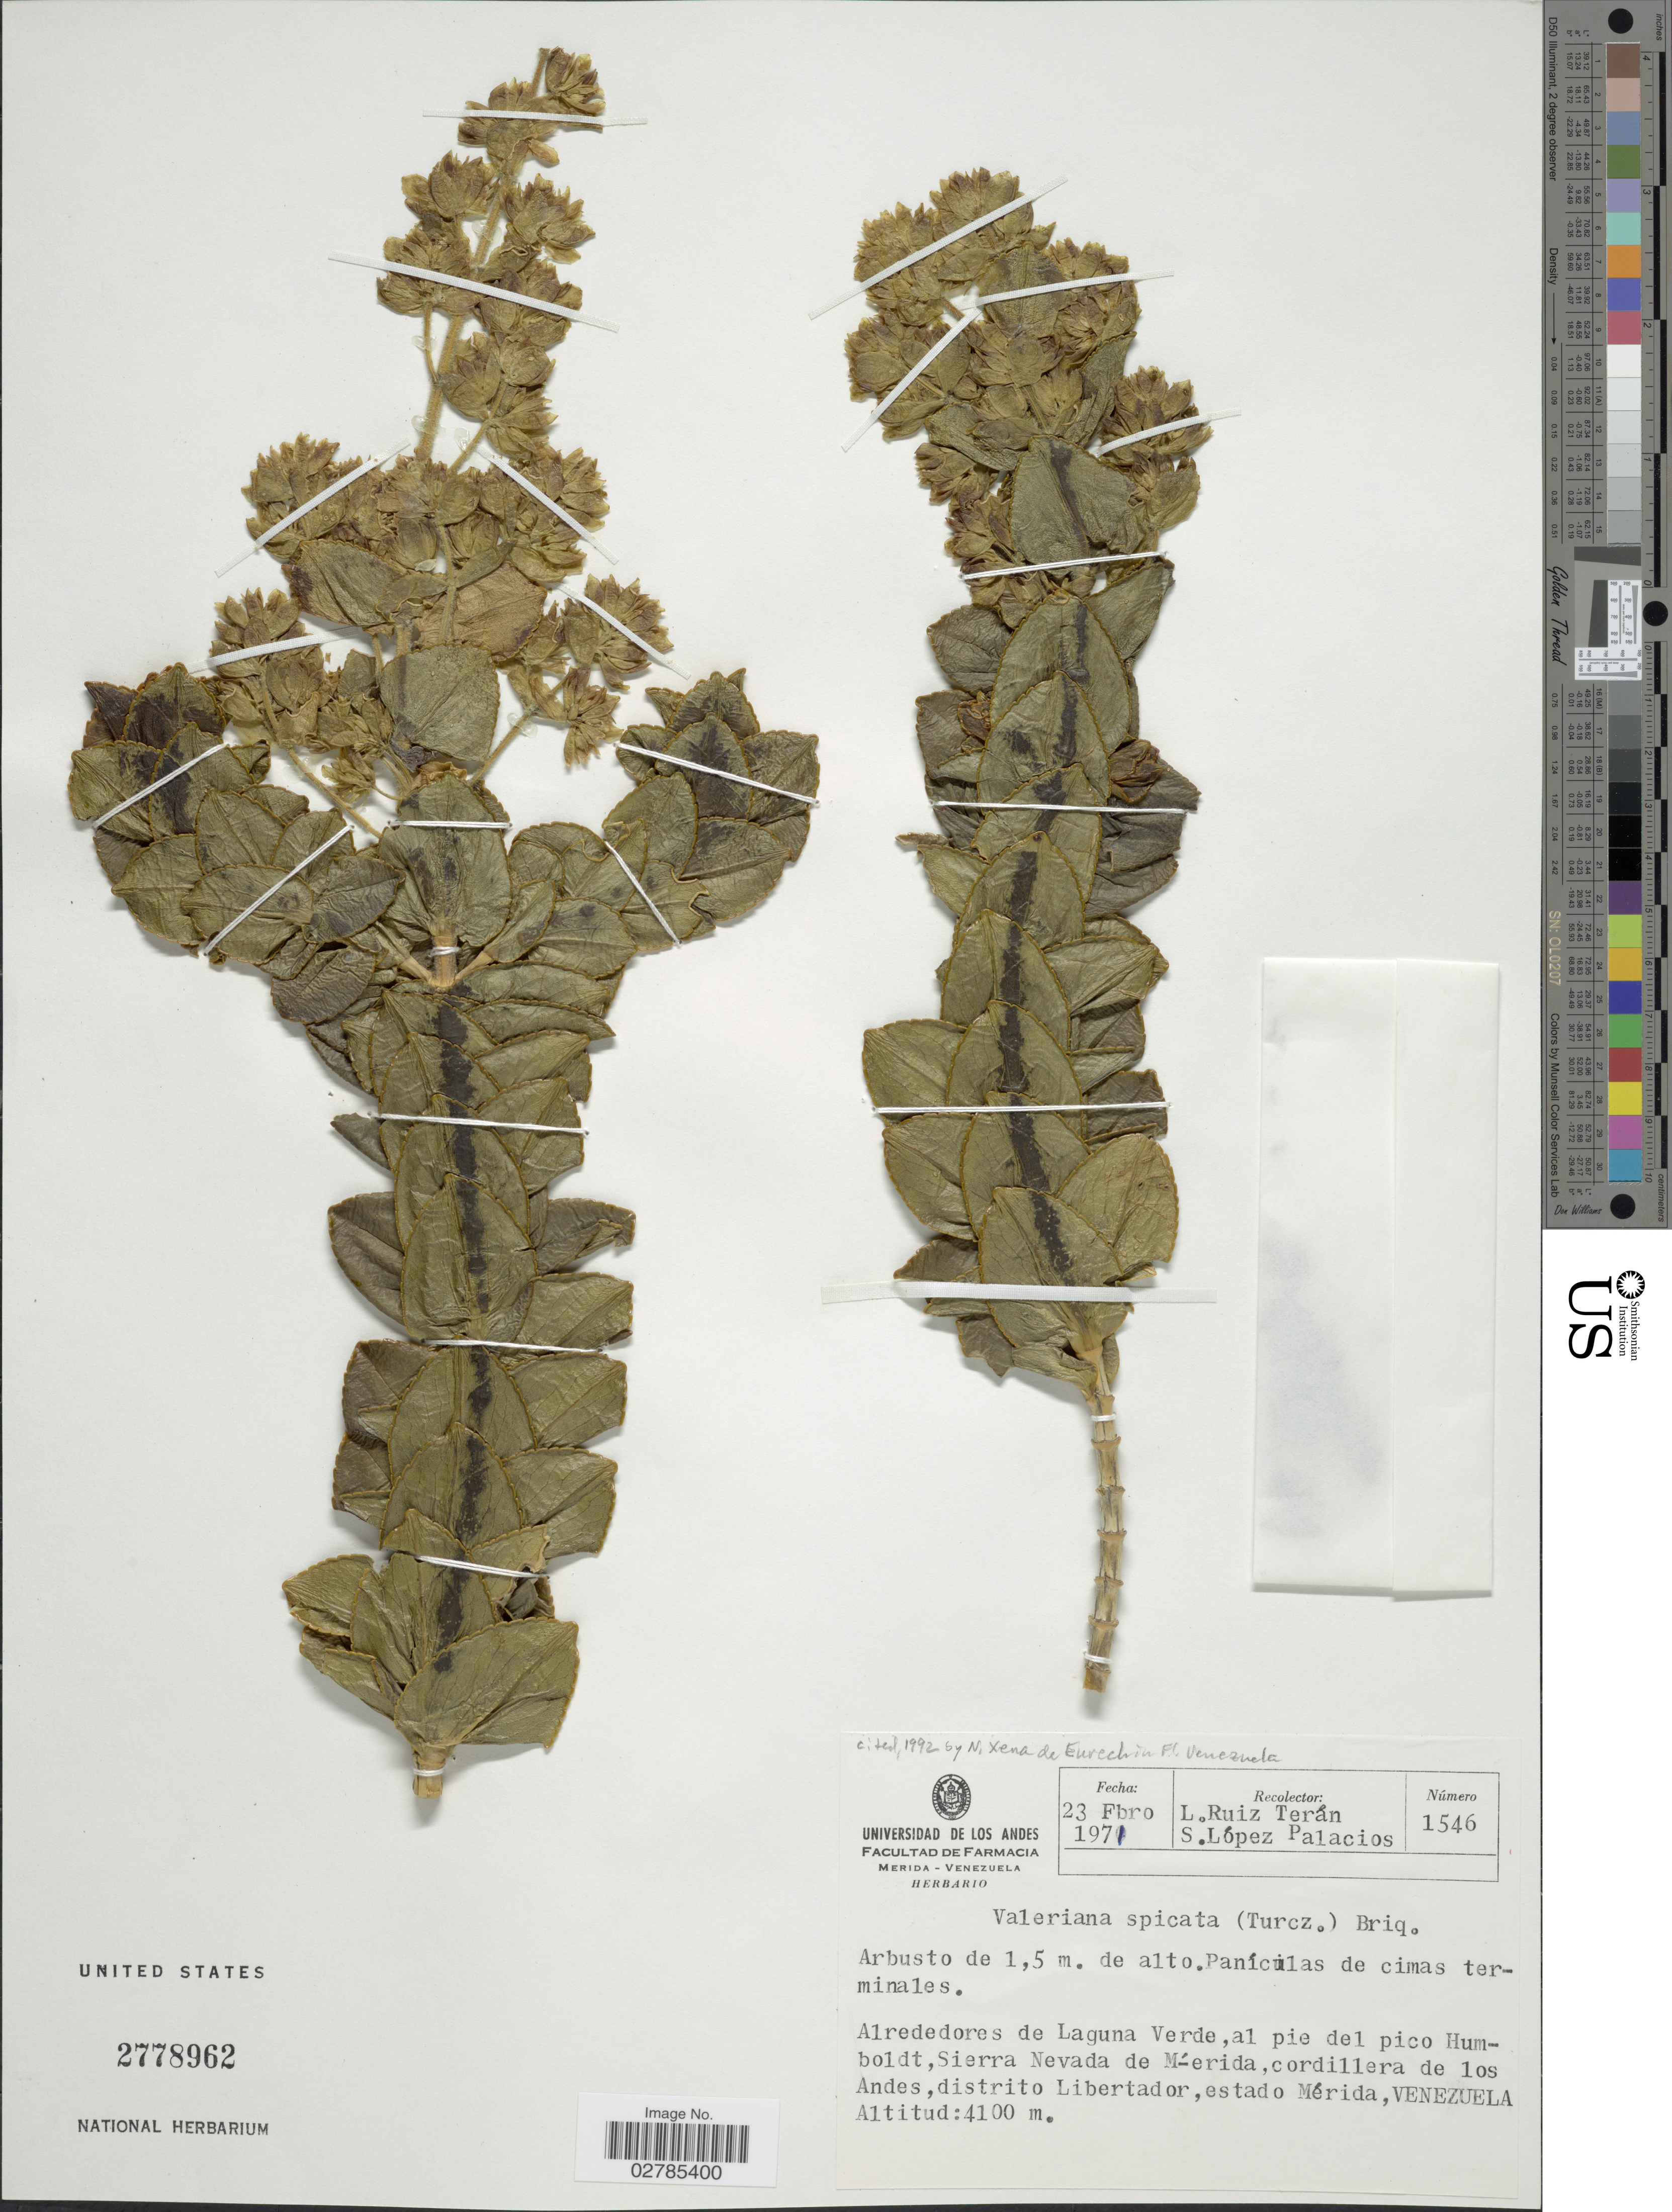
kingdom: Plantae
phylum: Tracheophyta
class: Magnoliopsida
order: Dipsacales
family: Caprifoliaceae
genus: Valeriana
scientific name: Valeriana spicata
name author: Briq.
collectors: L. E. Ruíz-Terán & S. López-Palacios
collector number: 1546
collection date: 1971-02-23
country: Venezuela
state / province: Mérida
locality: Alrededores de Laguna Verde, al pie del pico Humboldt, Sierra Nevada de Mérida, cordillera de los Andes, distrito Libertador, estado Mérida.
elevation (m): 4100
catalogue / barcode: US 2778962